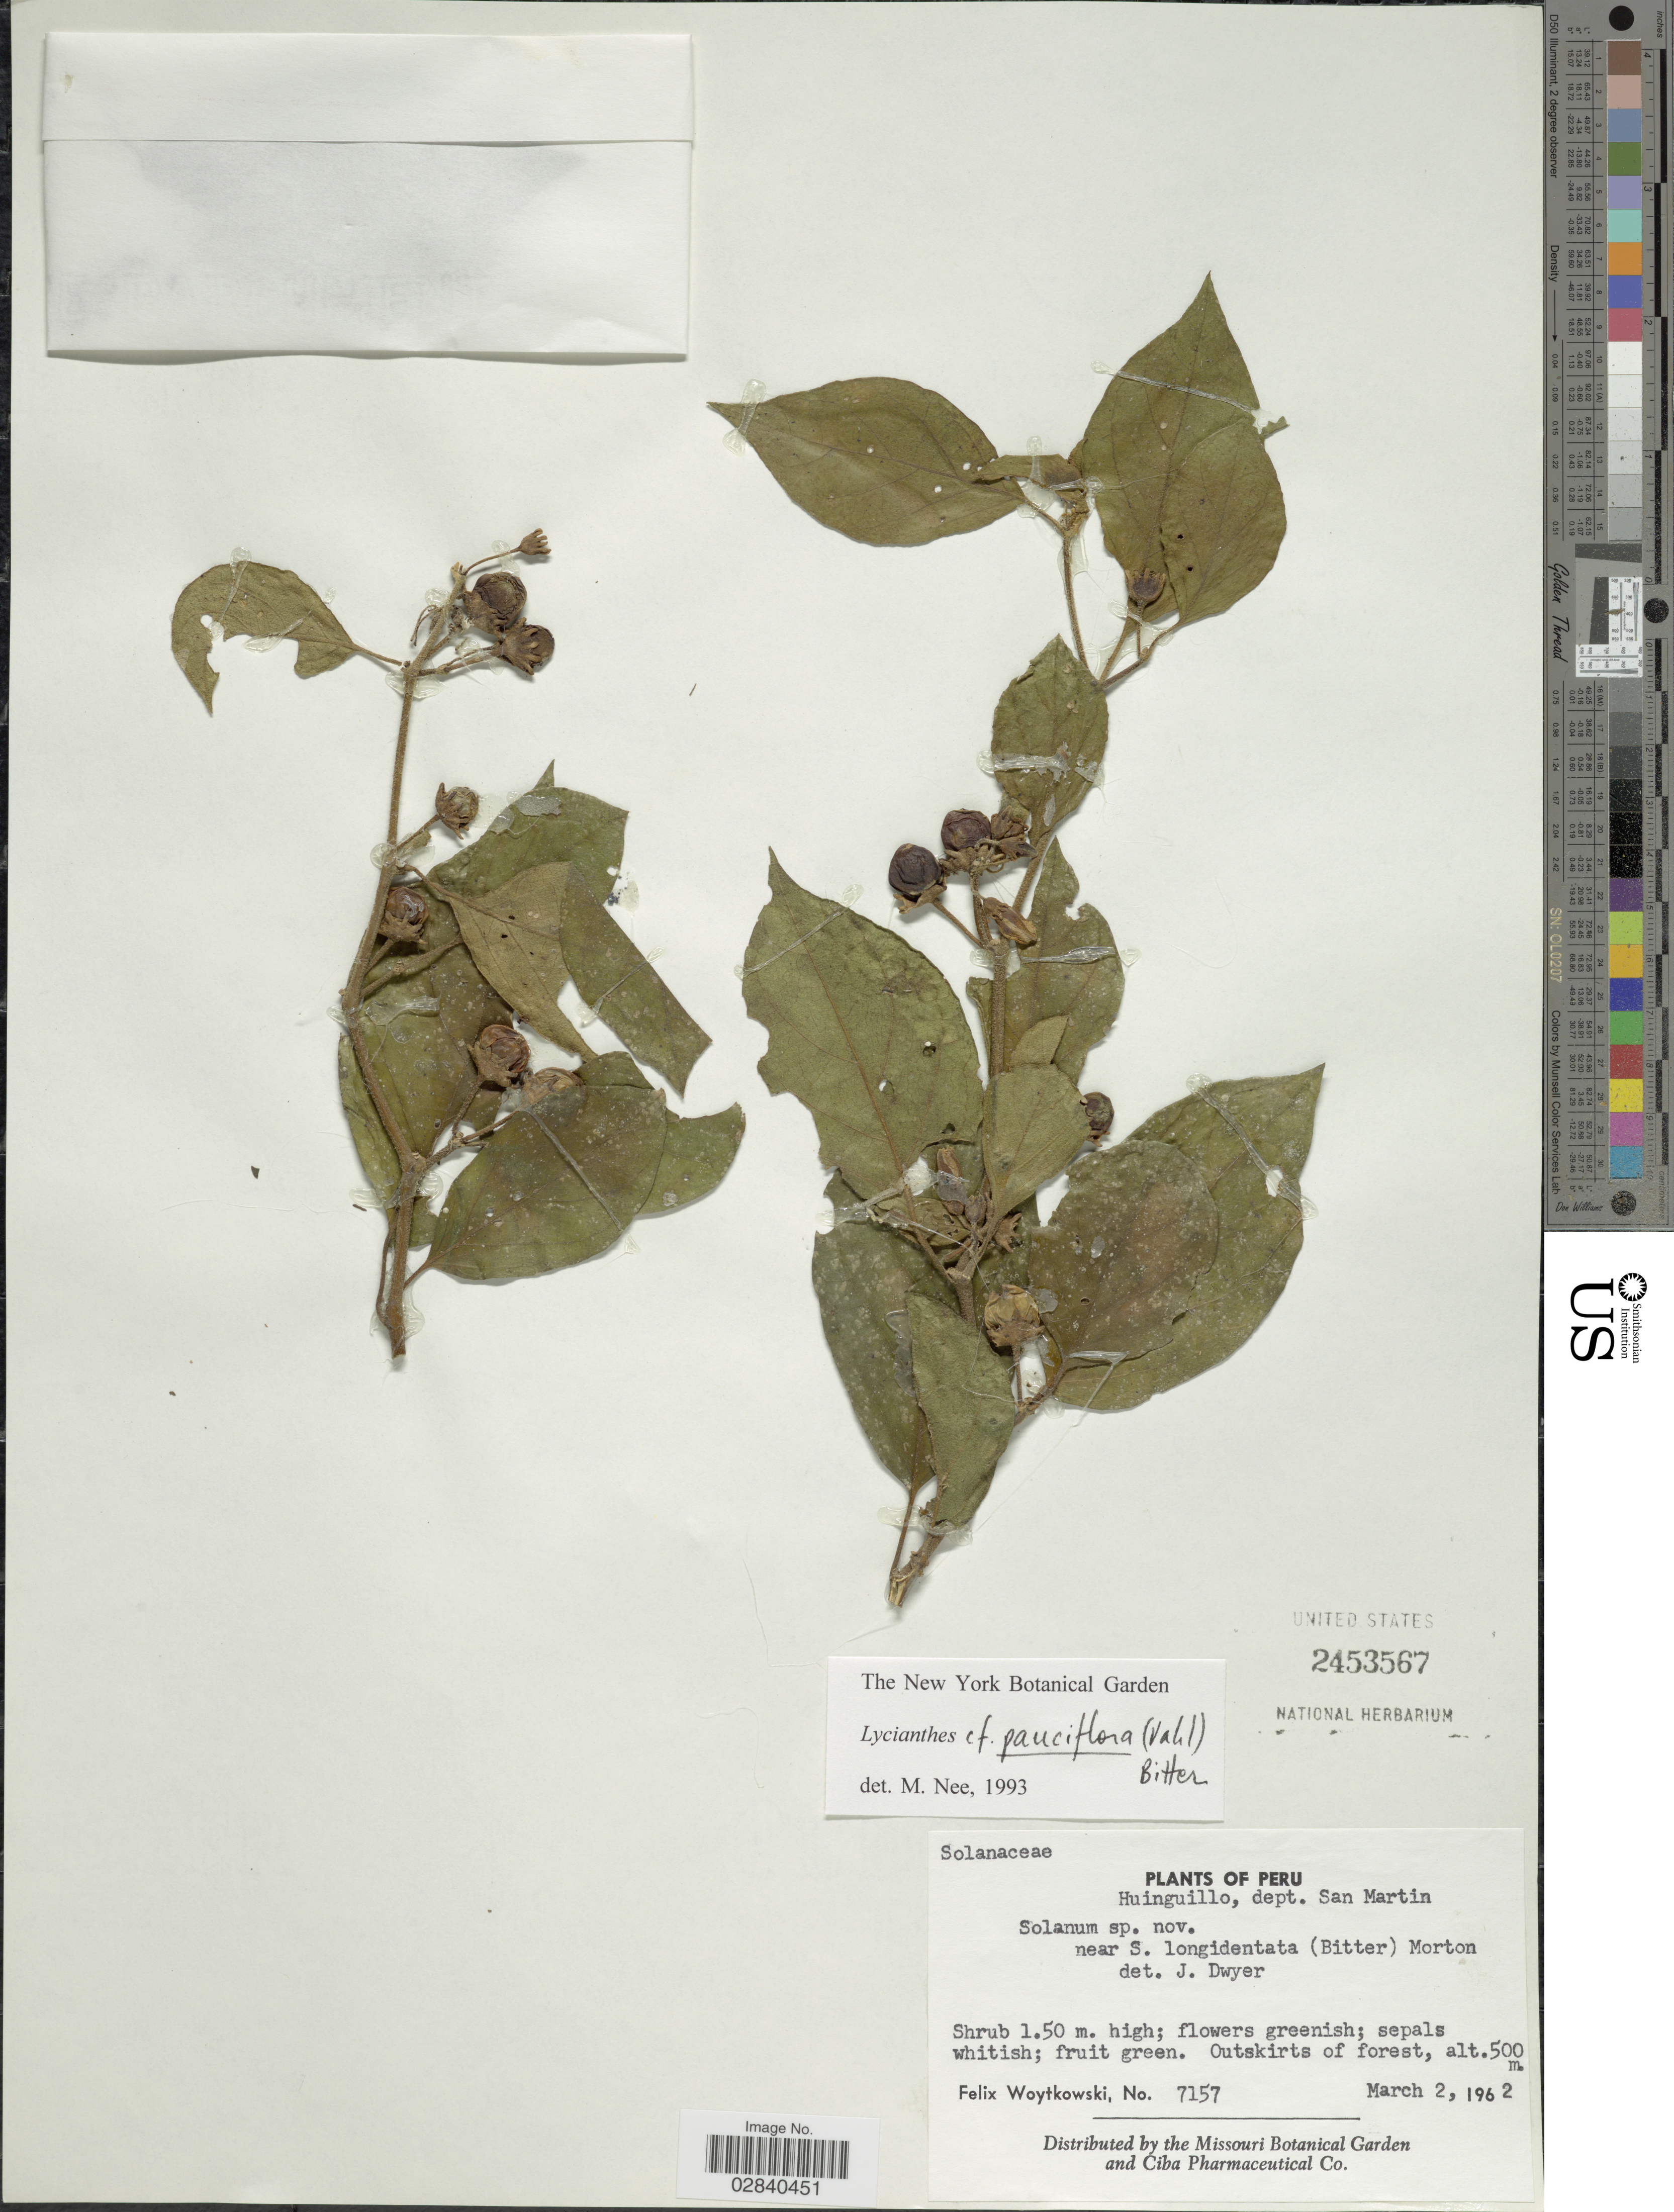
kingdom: Plantae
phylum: Tracheophyta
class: Magnoliopsida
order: Solanales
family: Solanaceae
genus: Lycianthes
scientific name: Lycianthes pauciflora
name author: (Vahl) Bitter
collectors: F. Woytkowski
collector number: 7157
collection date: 1962-03-02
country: Peru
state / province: San Martín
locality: Huinguillo, dept. San Martin, Outskirts of forest.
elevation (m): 500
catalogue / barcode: US 2453567